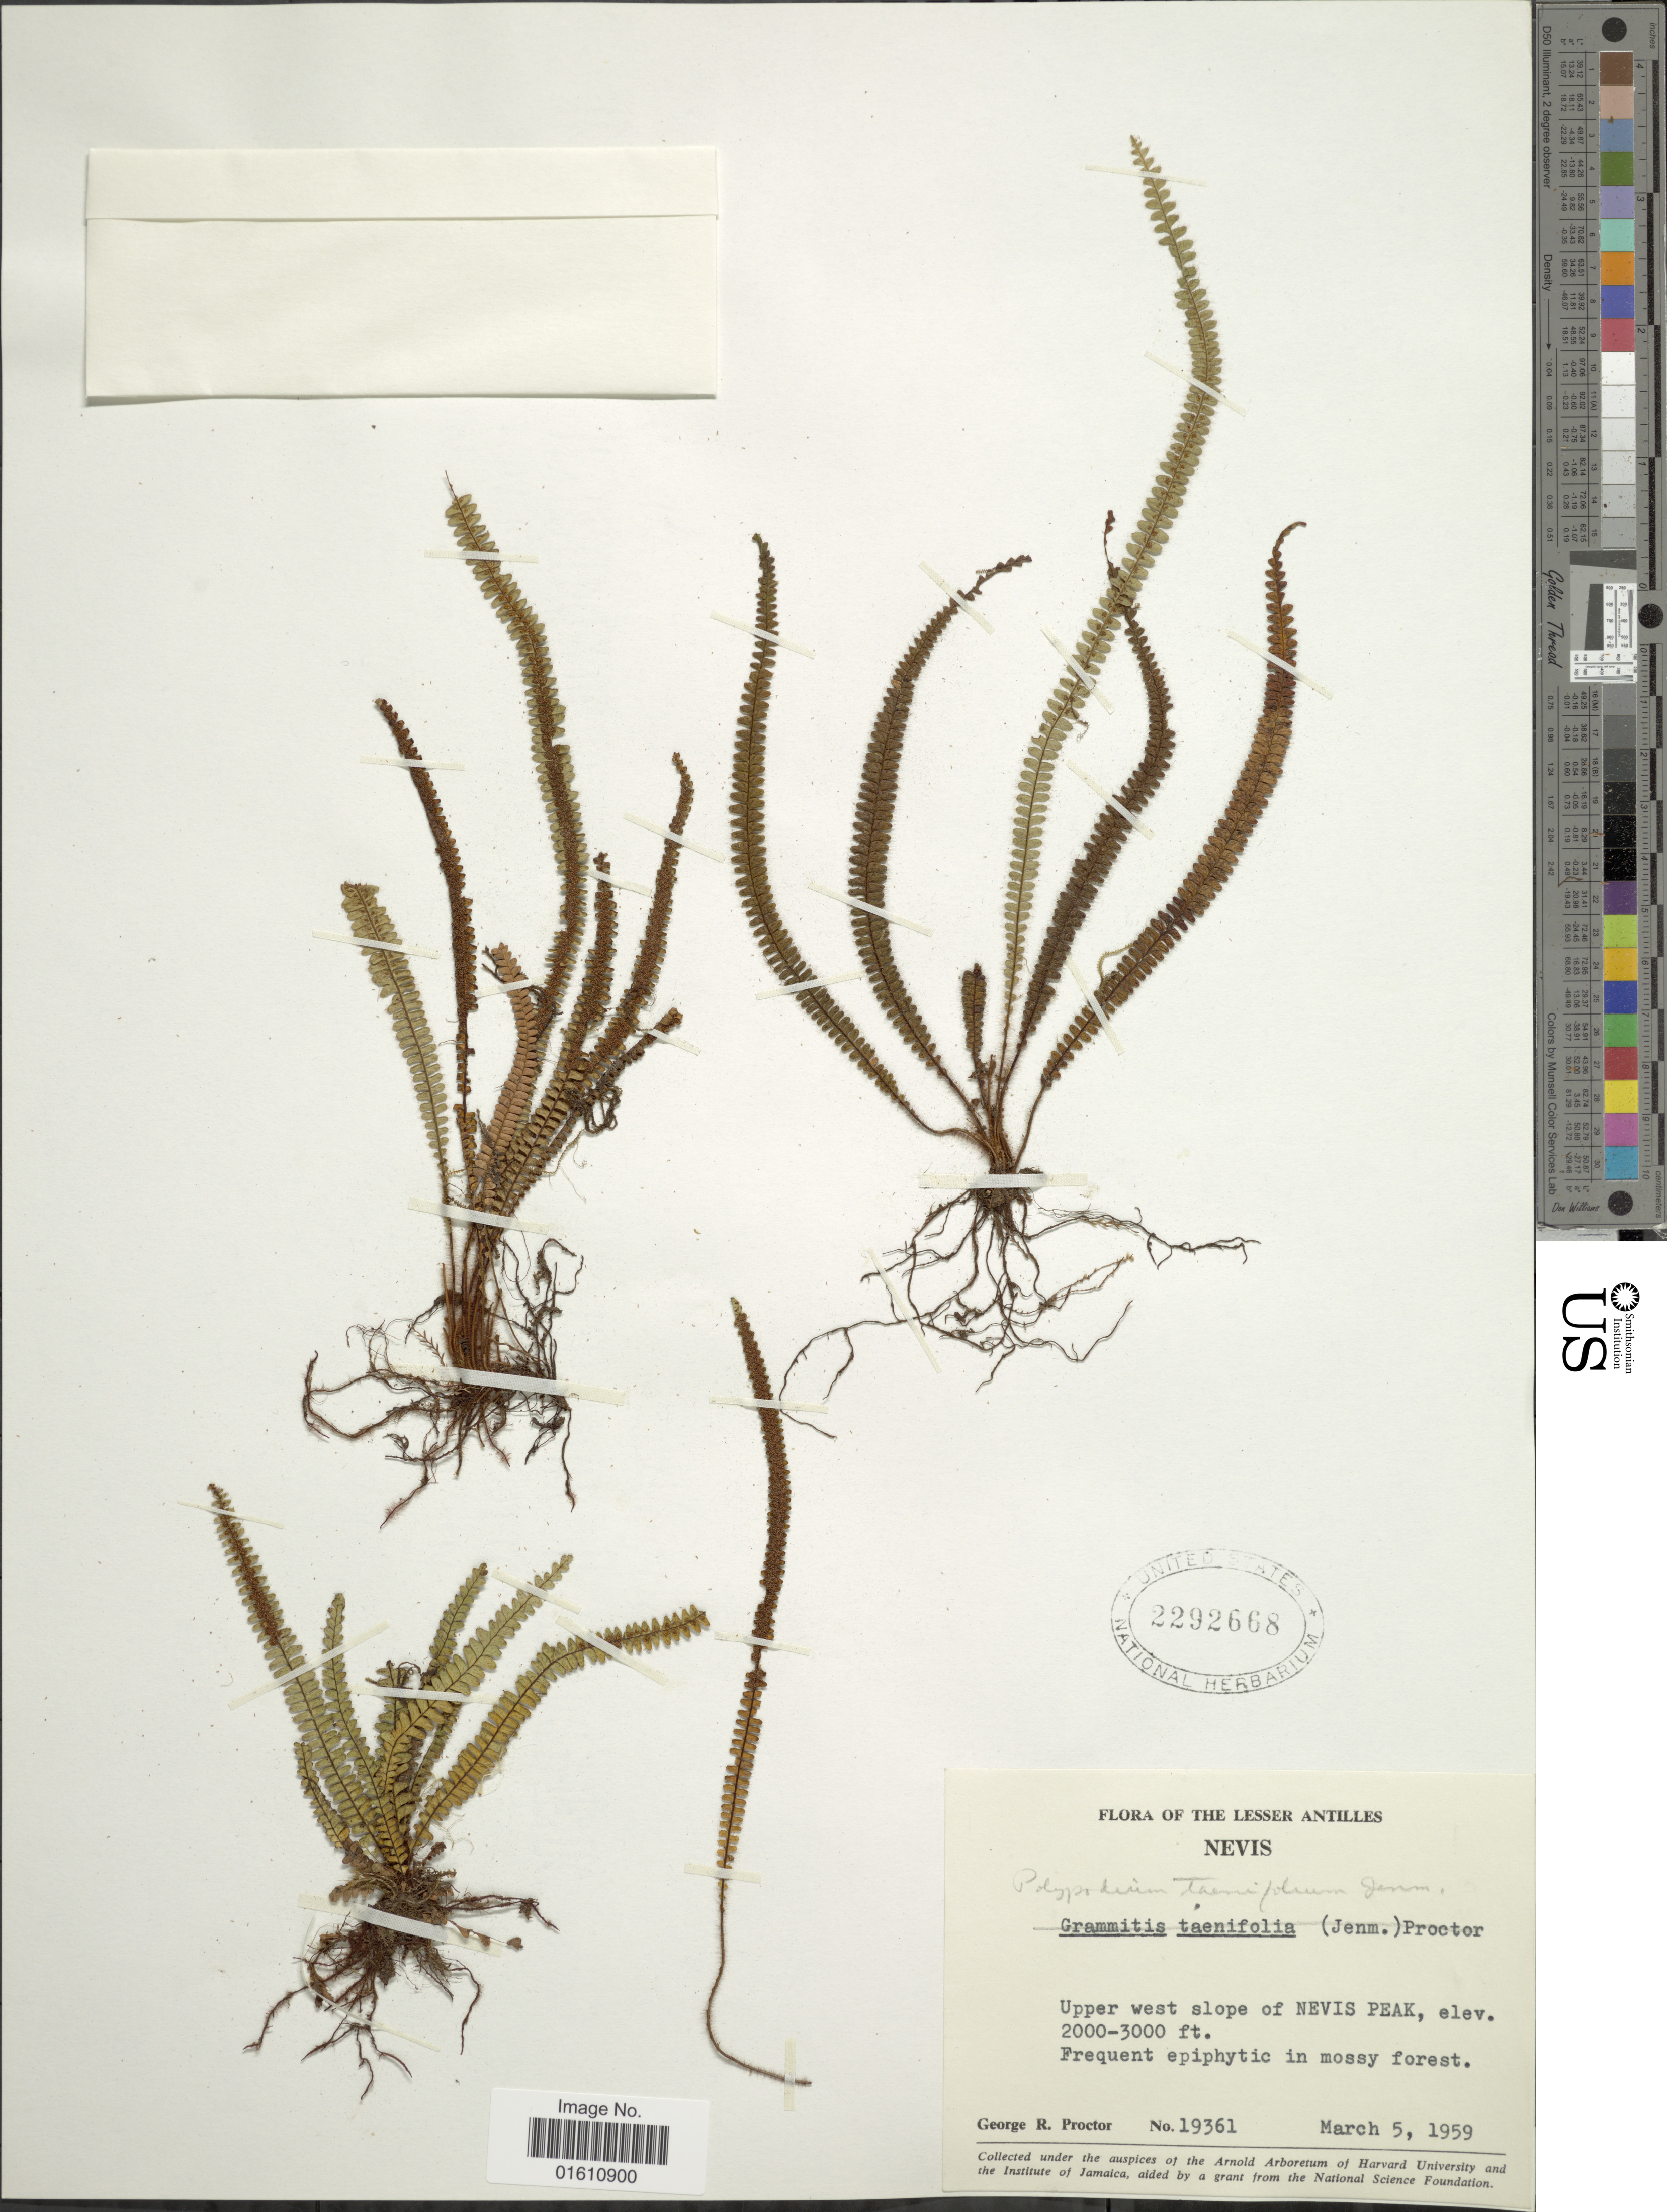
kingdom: Plantae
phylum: Tracheophyta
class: Polypodiopsida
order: Polypodiales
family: Polypodiaceae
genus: Moranopteris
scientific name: Moranopteris taenifolia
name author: (Jenman) R. Y. Hirai & J. Prado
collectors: G. R. Proctor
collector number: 19361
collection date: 1959-03-05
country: St. Christopher-Nevis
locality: The Lesser Antilles, Nevis, upper west slope of Nevis Peak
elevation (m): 610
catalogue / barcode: US 2292668